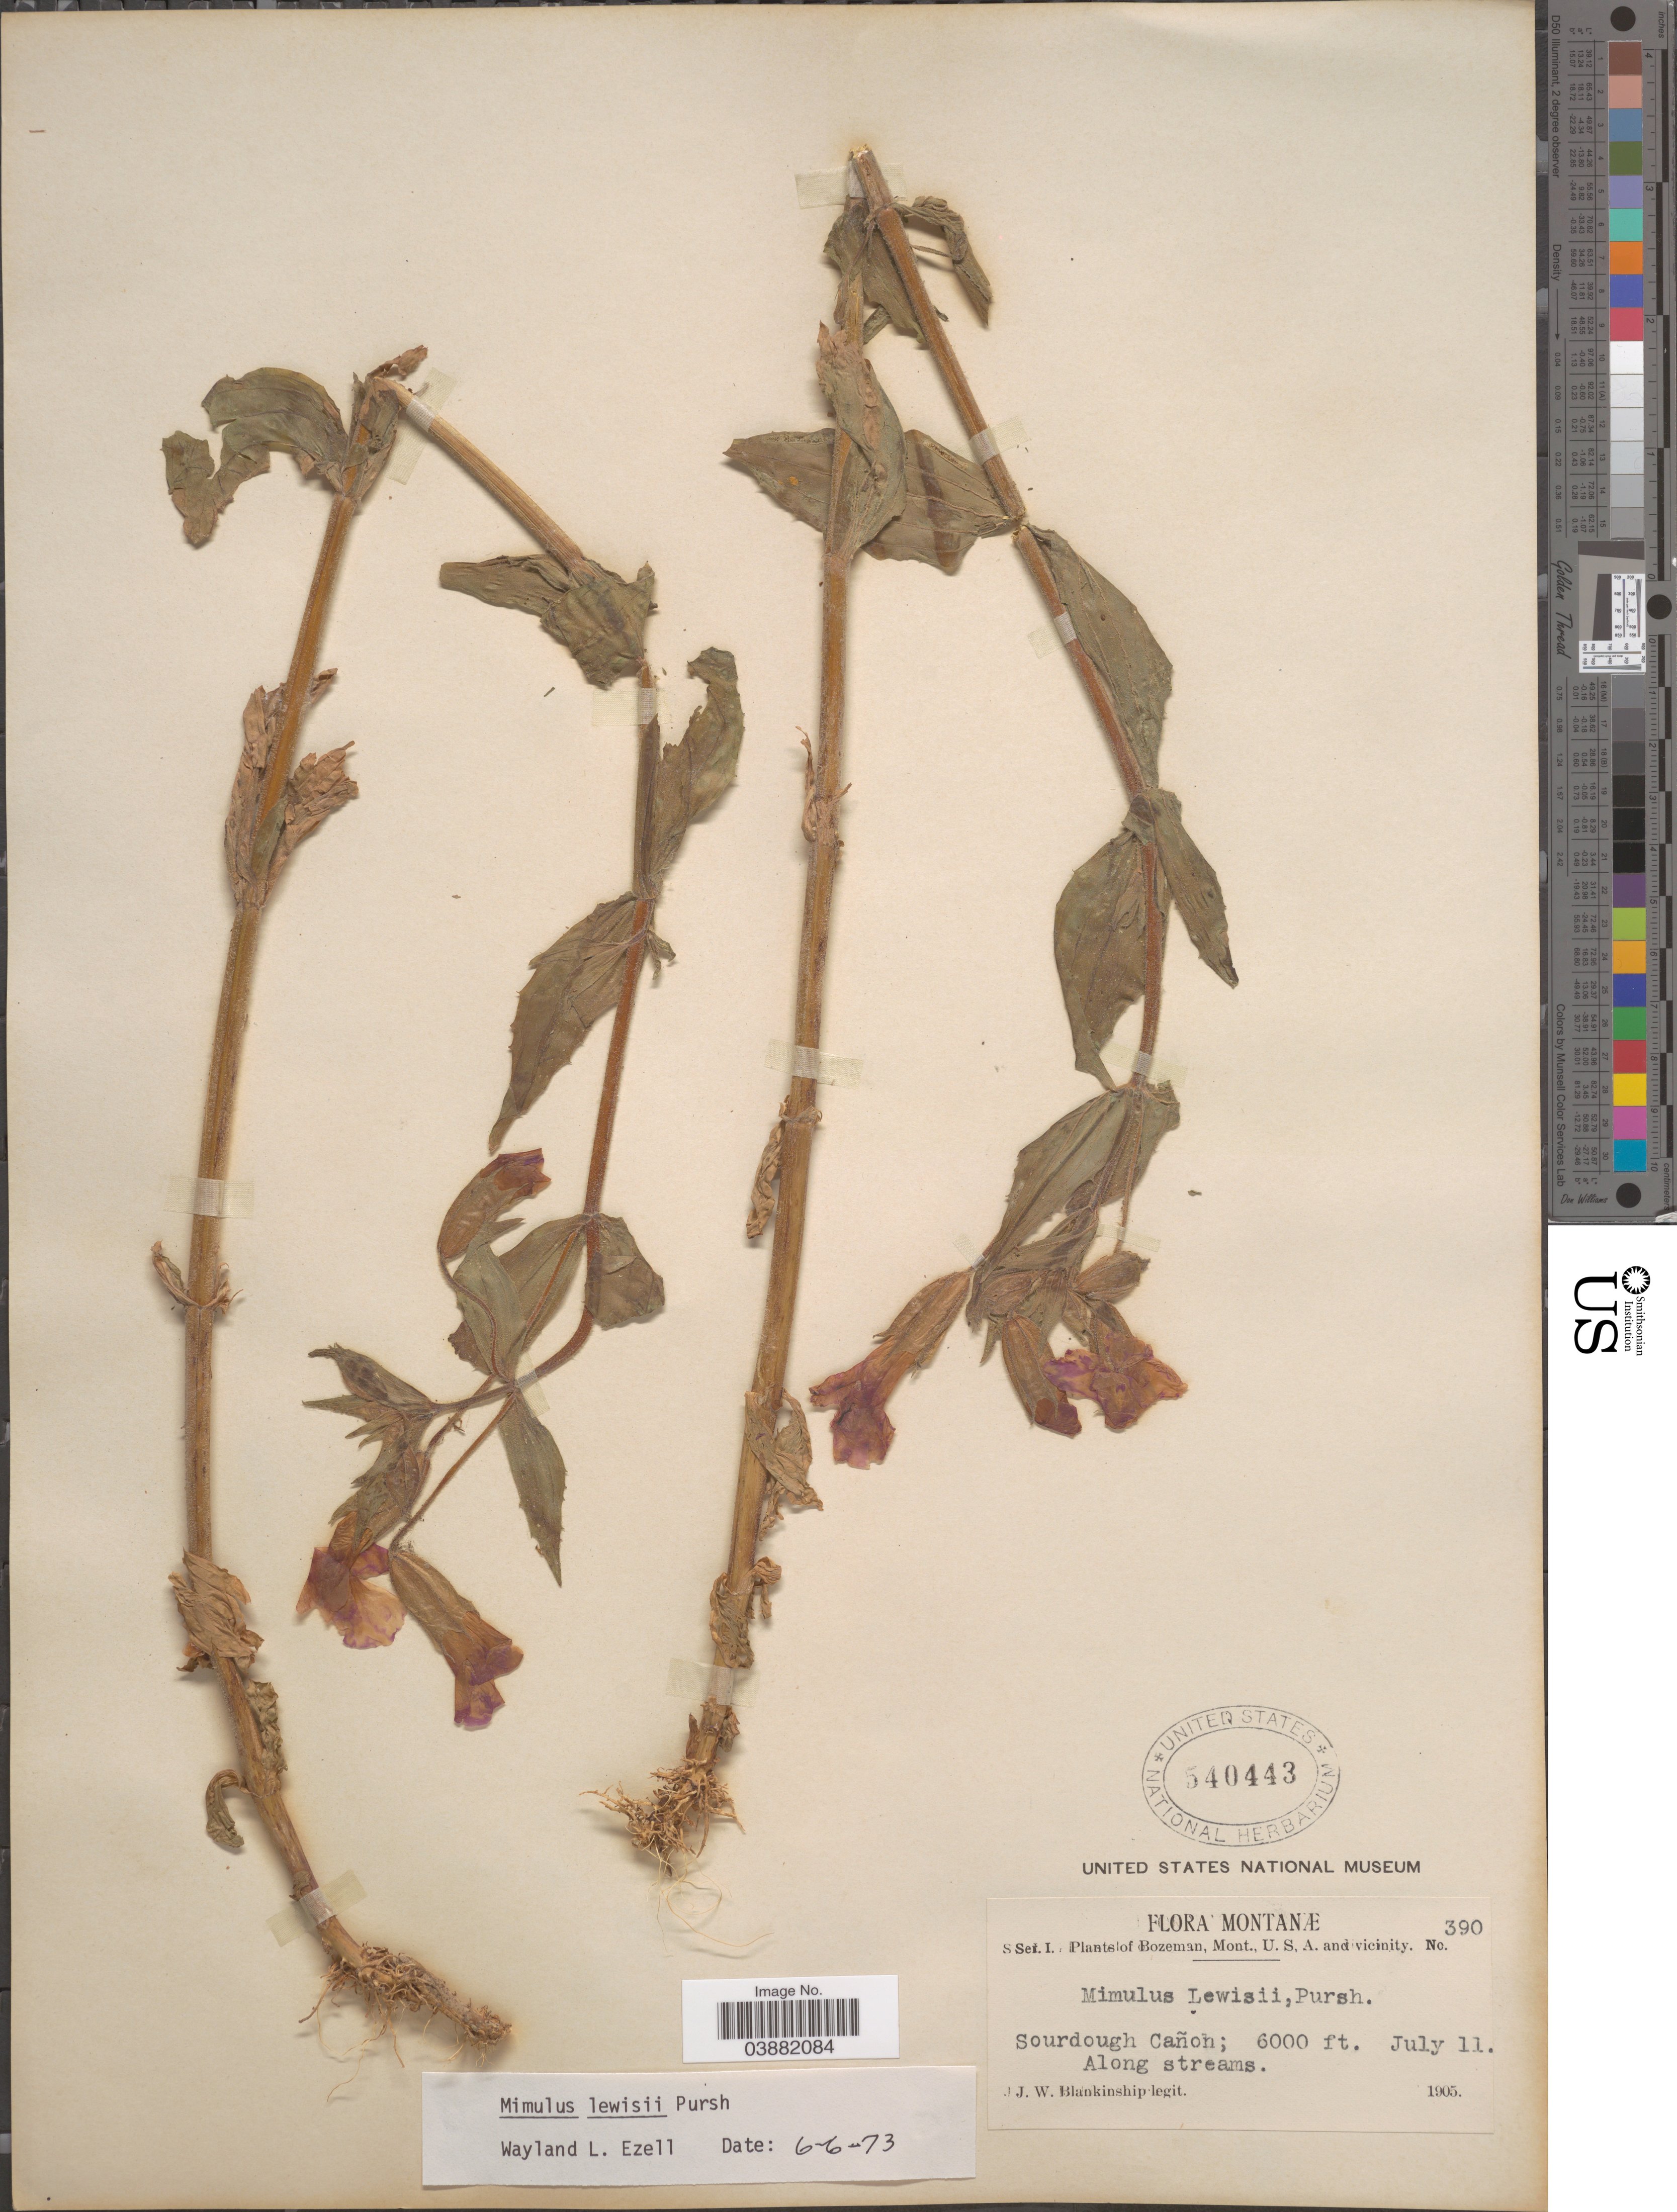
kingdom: Plantae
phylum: Tracheophyta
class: Magnoliopsida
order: Lamiales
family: Phrymaceae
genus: Mimulus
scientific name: Mimulus lewisii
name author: Pursh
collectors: J. W. Blankinship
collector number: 390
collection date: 1905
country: United States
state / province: Montana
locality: Bozeman, and vicinity. Sourdough Cañon.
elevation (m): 1829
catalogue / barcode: US 540443